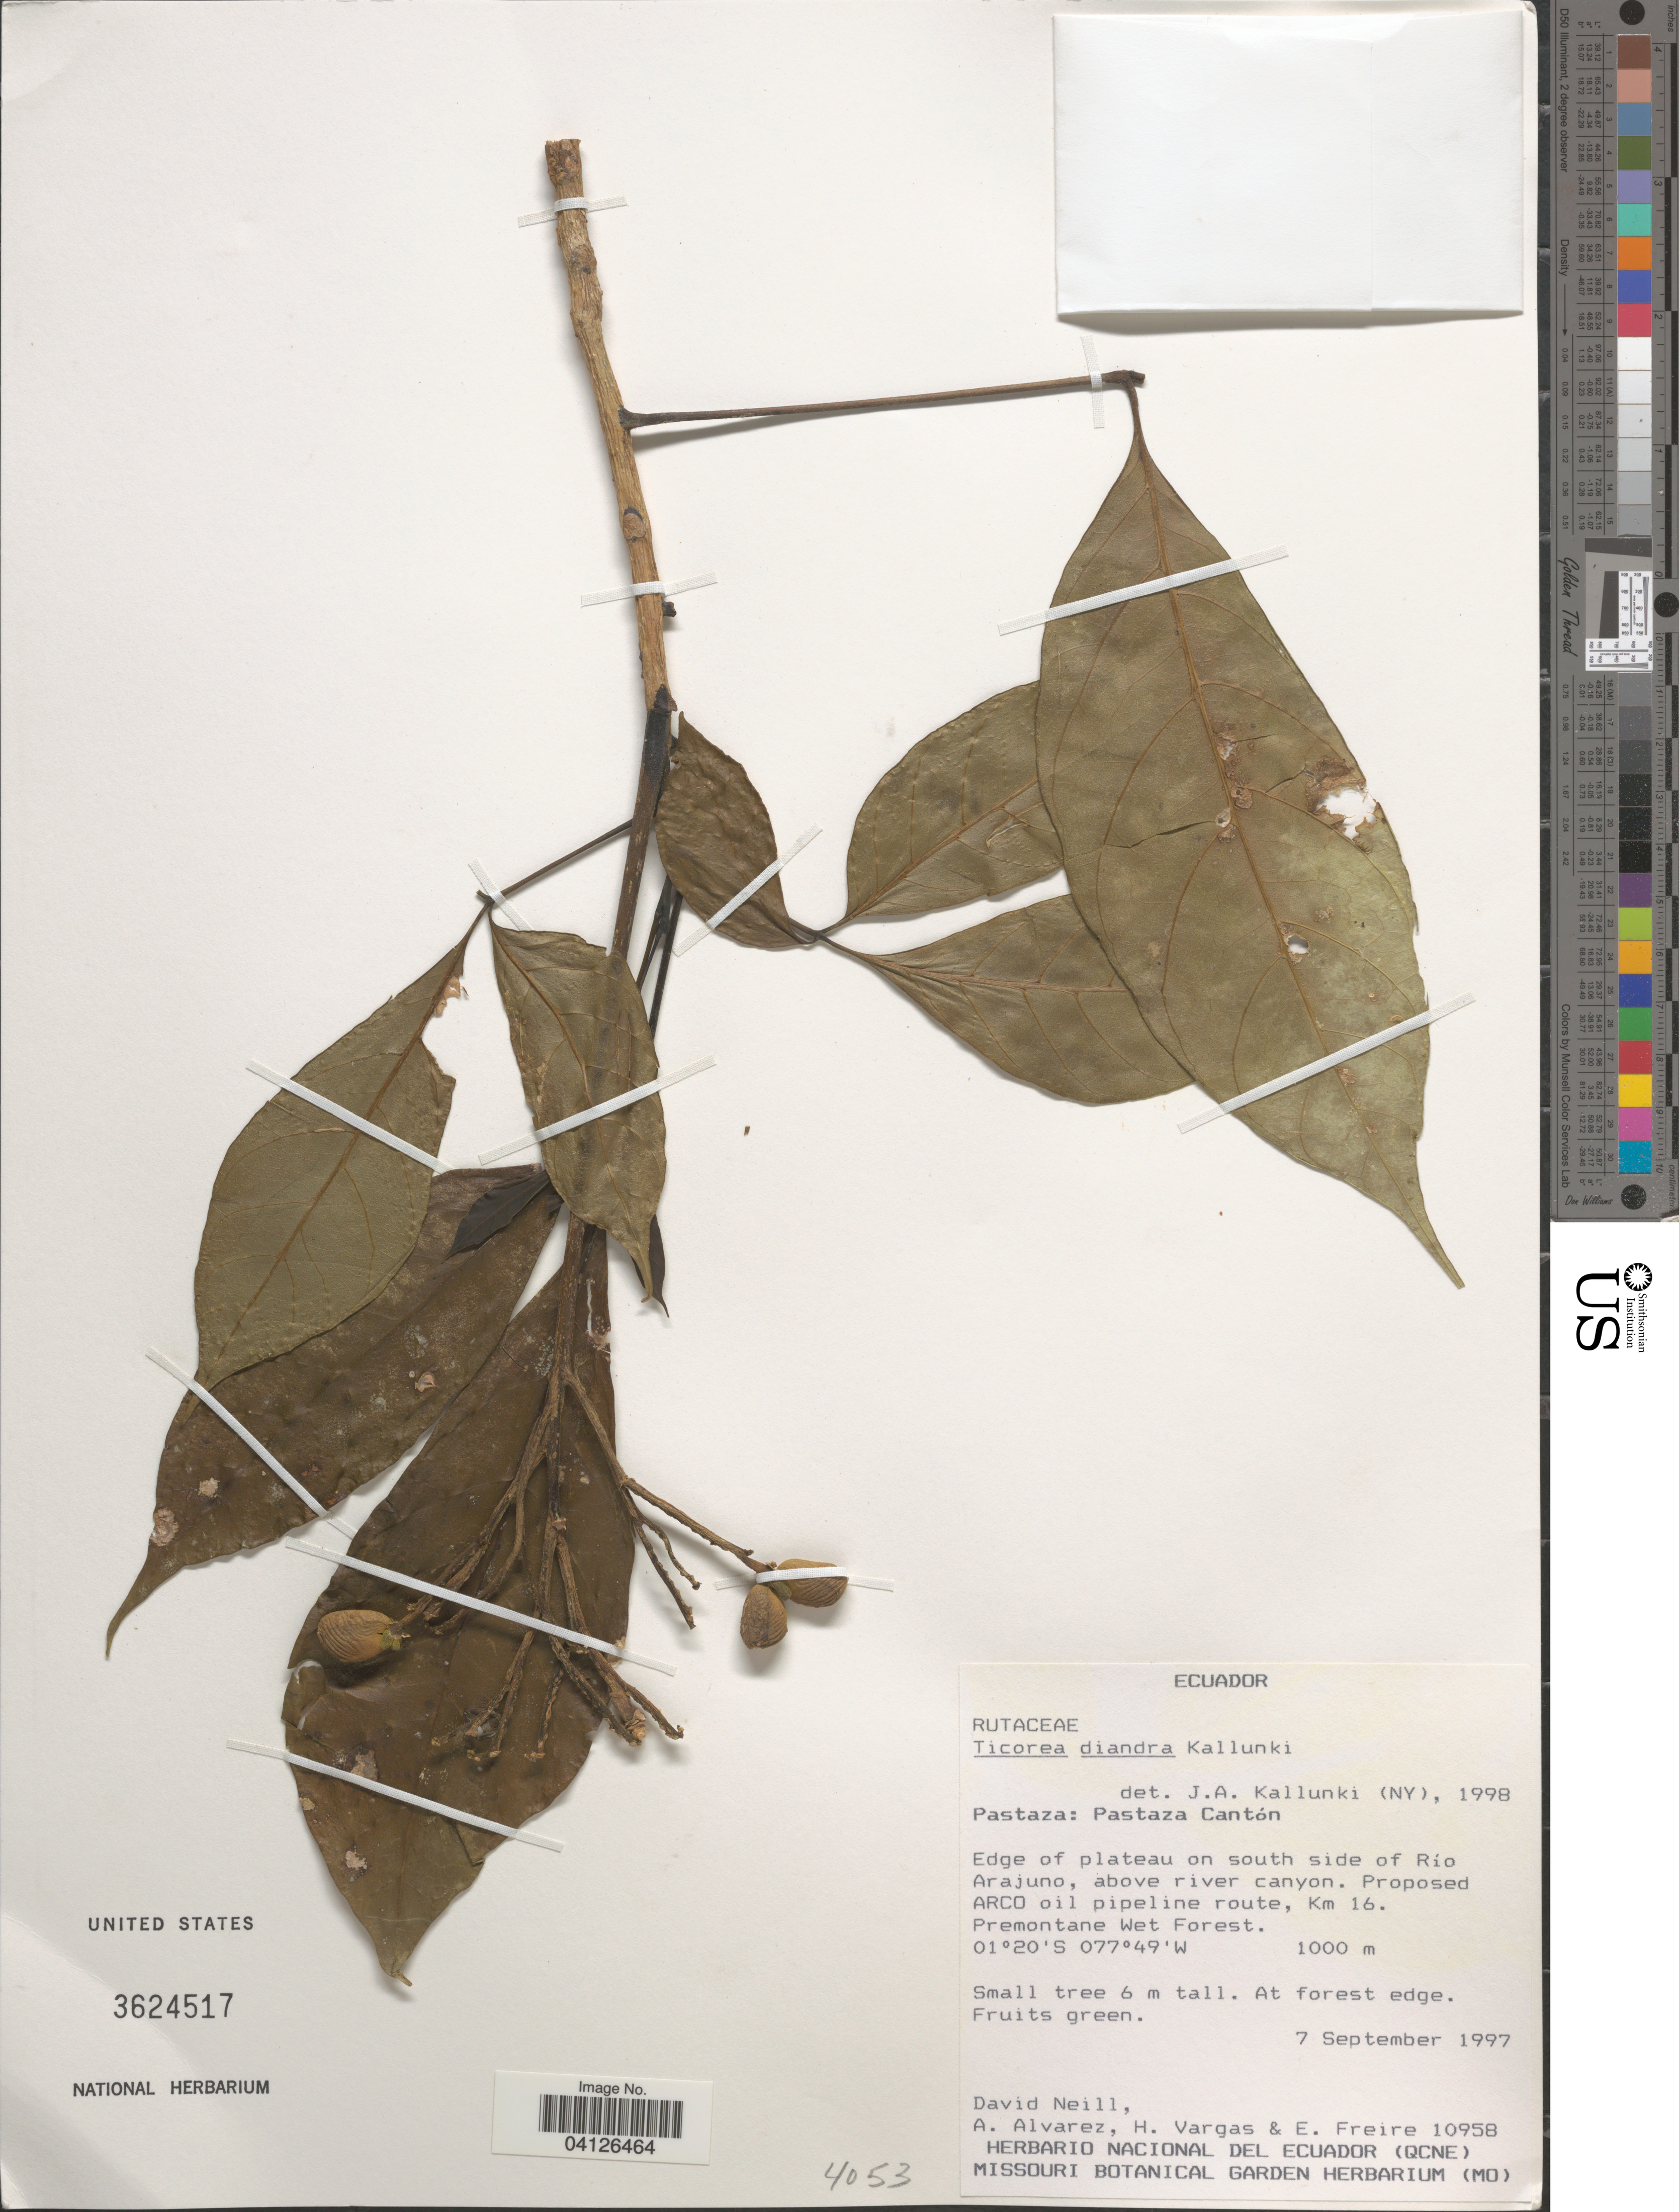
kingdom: Plantae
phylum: Tracheophyta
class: Magnoliopsida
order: Sapindales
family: Rutaceae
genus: Ticorea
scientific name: Ticorea diandra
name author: Kallunki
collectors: D. Neill, A. Alvarez, H. Vargas & E. Freire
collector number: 10958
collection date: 1997-09-07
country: Ecuador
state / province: Pastaza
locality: Pastaza Cantón. Edge of plateau on south side of Río Arajuno, above river canyon. Proposed ARCO oil pipeline route, Km 16.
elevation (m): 1000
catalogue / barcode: US 3624517